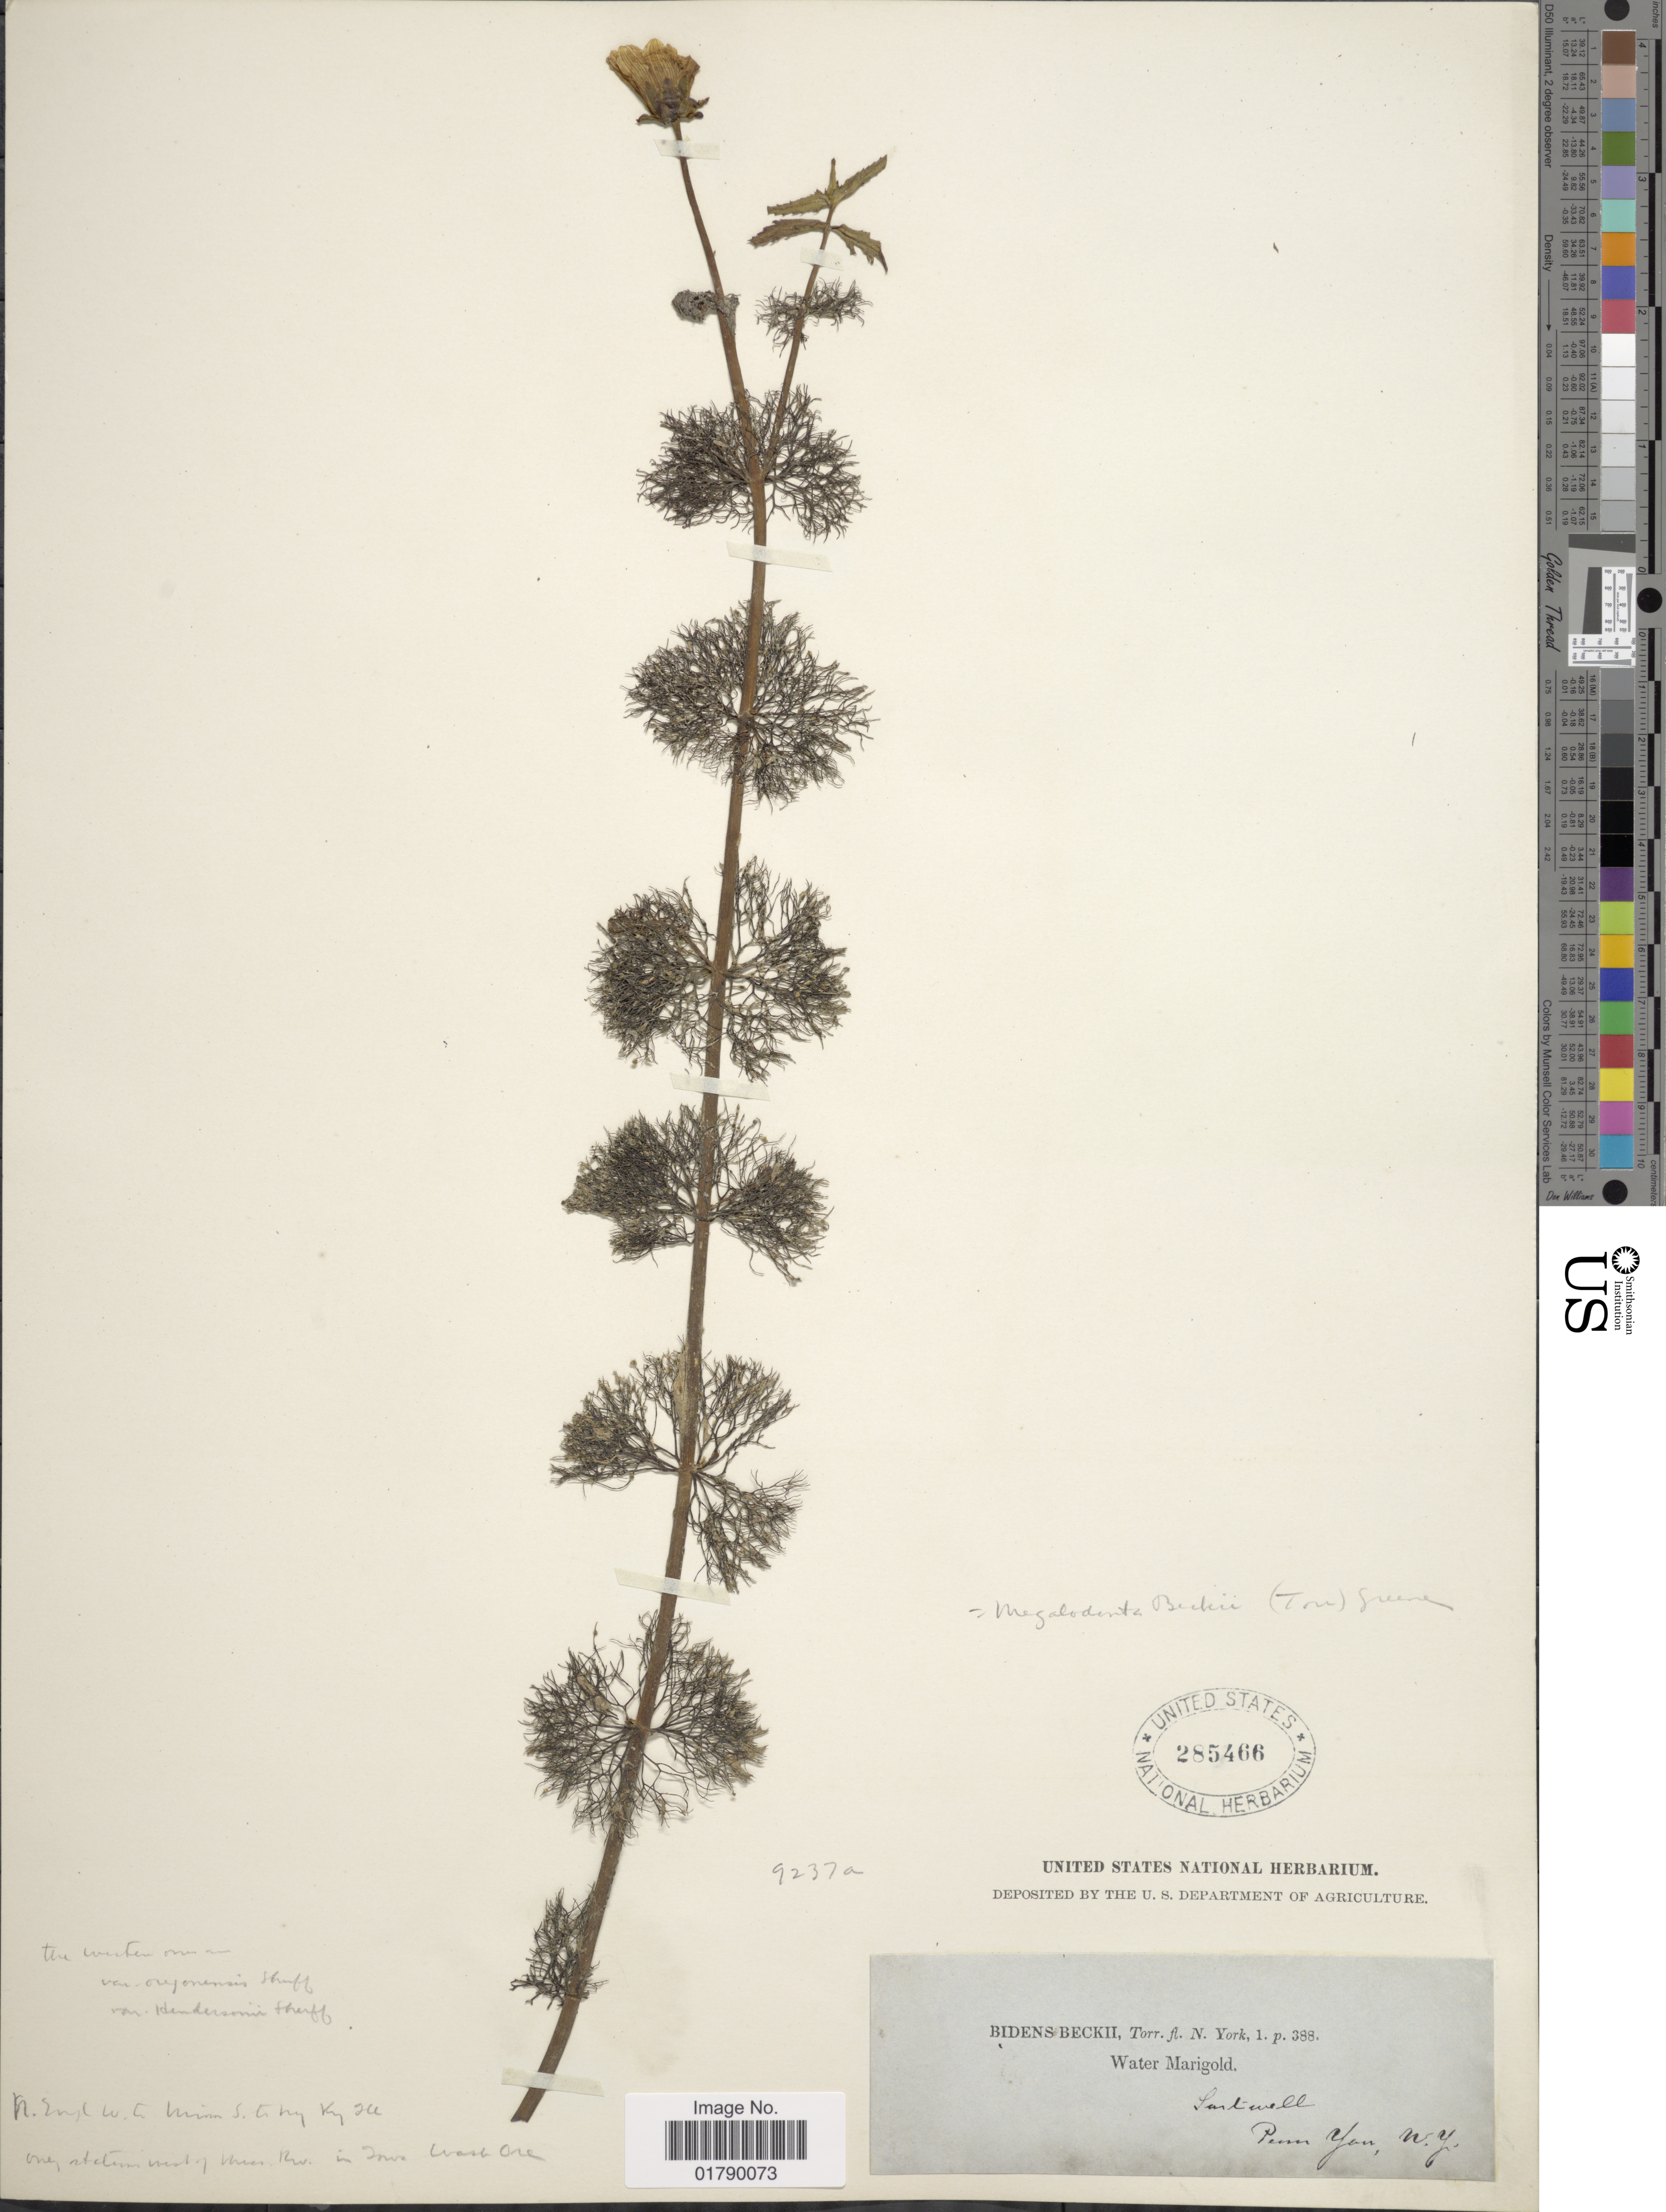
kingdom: Plantae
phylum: Tracheophyta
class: Magnoliopsida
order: Asterales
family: Asteraceae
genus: Megalodonta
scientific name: Megalodonta sp.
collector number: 388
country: United States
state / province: Wyoming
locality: Water Marigold, Portwell, Penn Yan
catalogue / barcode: US 285466